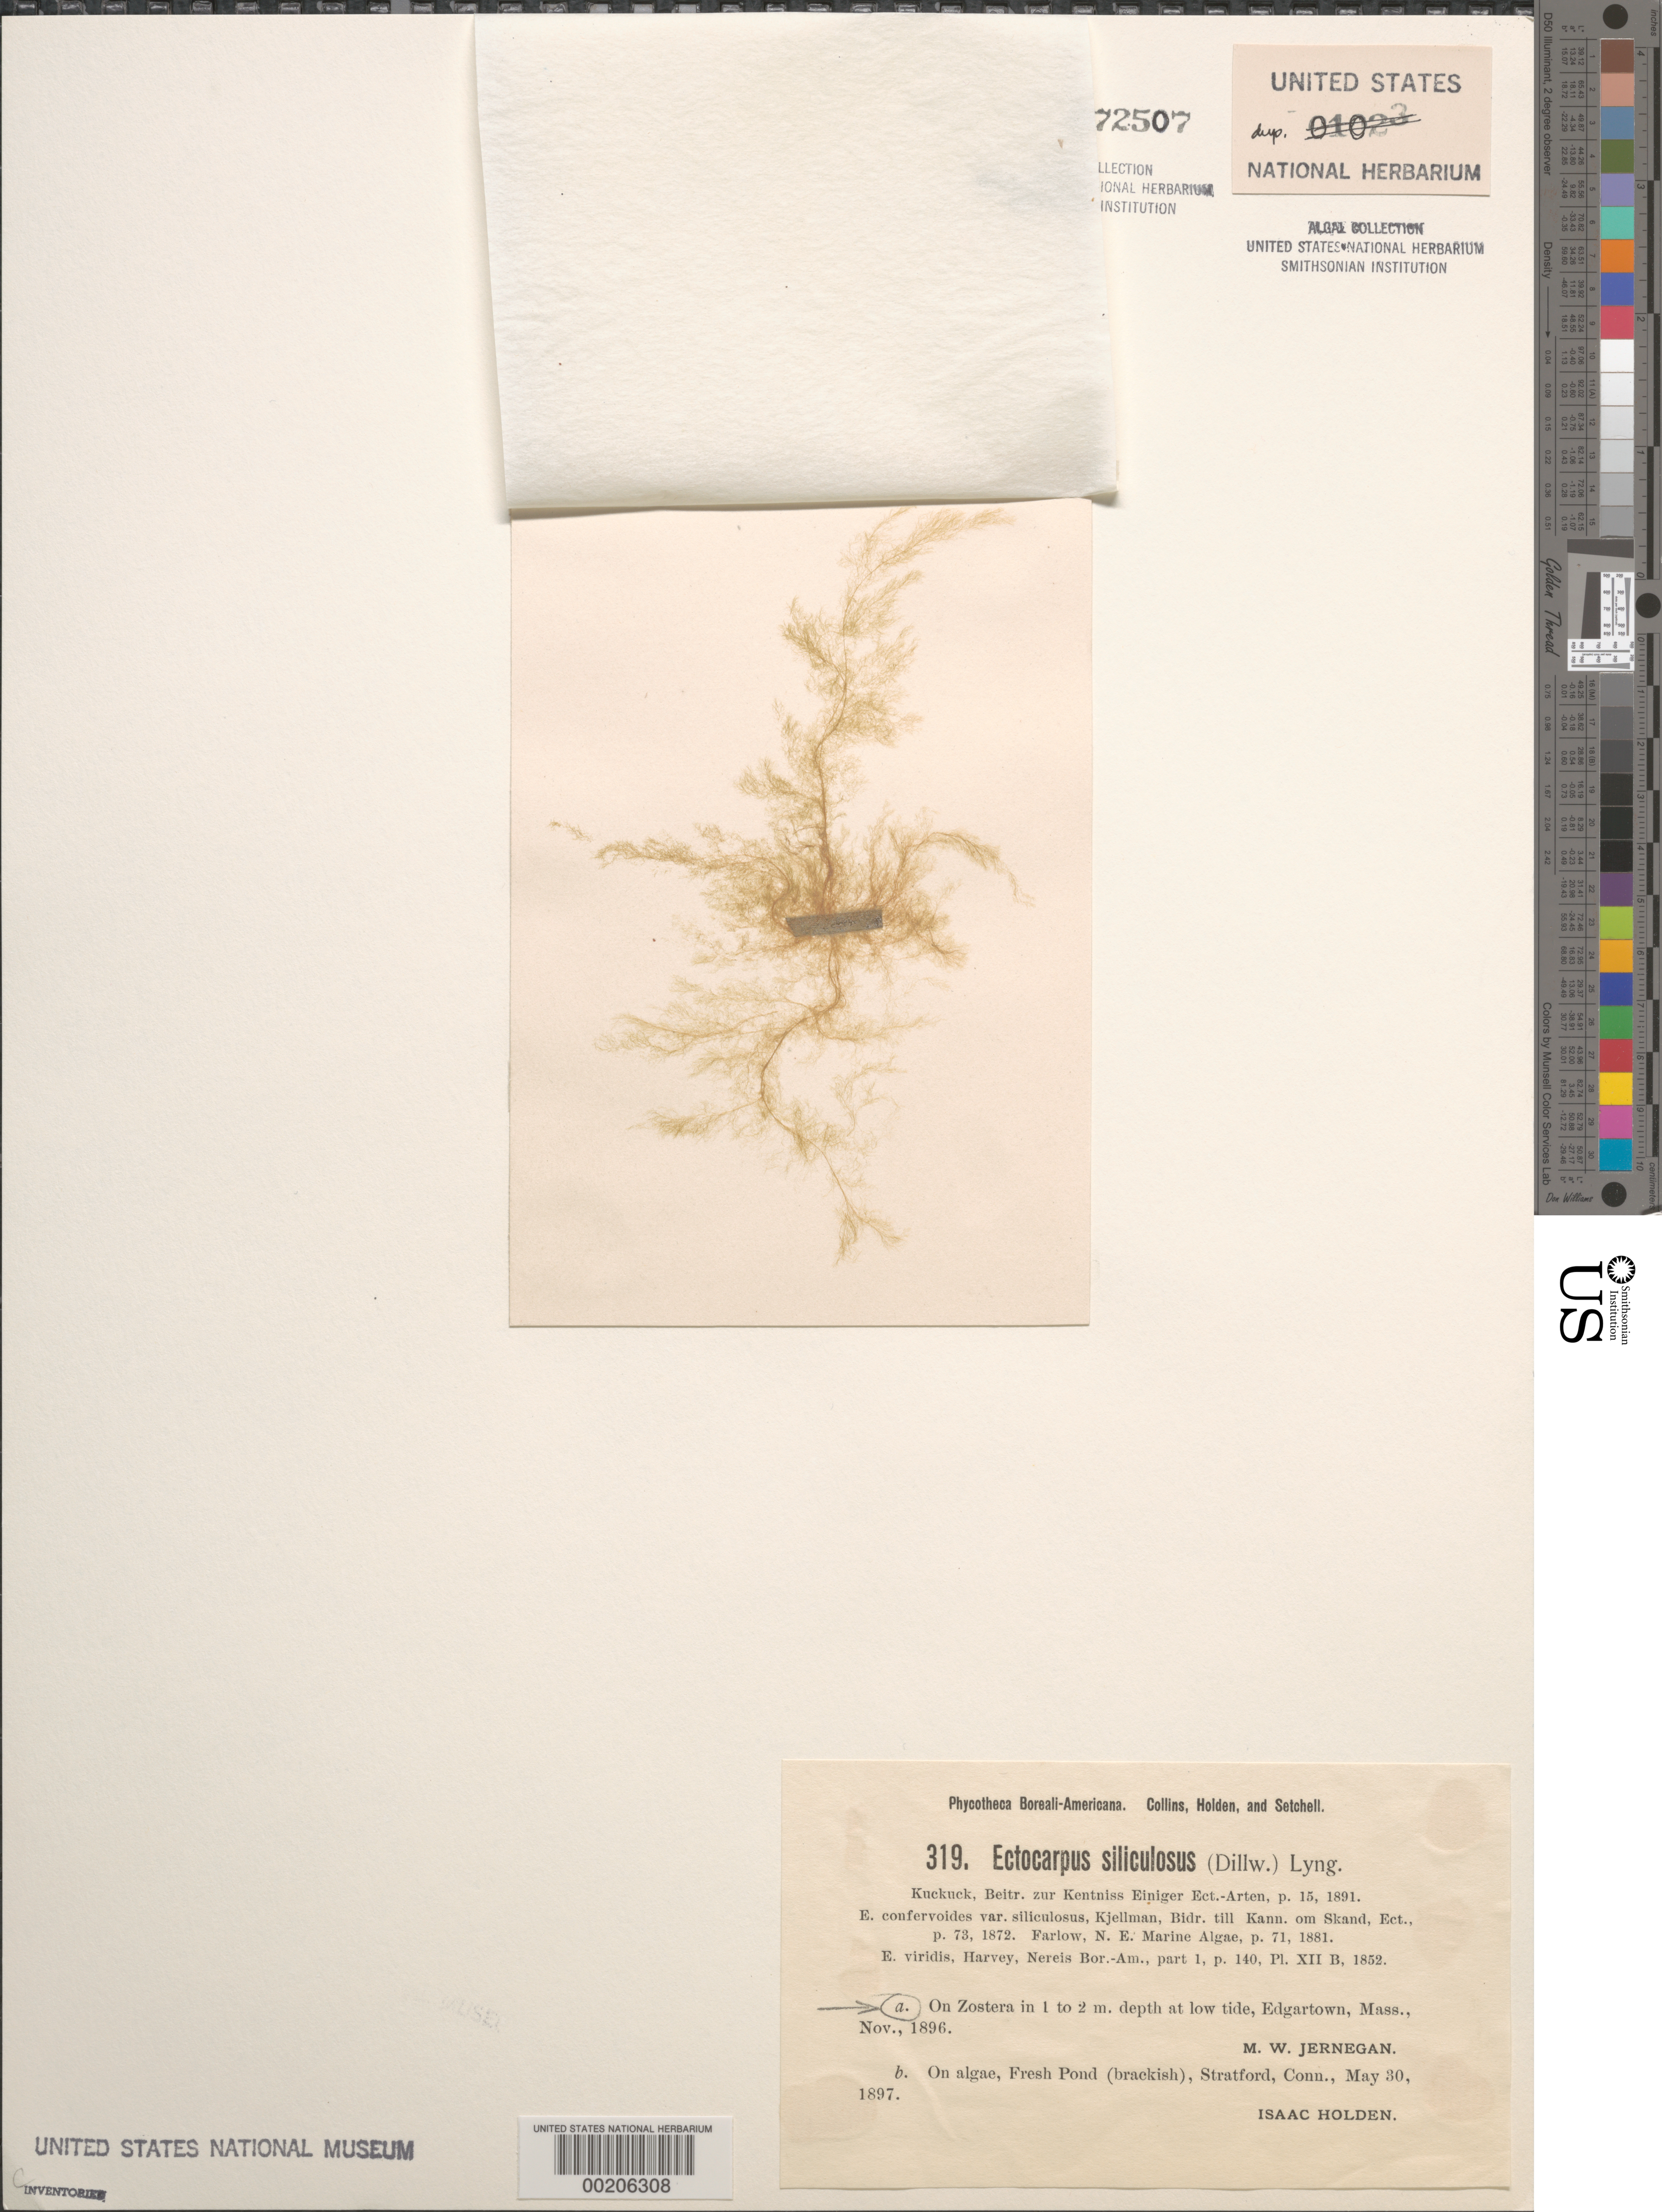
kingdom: Chromista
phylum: Ochrophyta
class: Phaeophyceae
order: Ectocarpales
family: Ectocarpaceae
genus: Ectocarpus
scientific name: Ectocarpus siliculosus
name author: (Dillwyn) Lyngbye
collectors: M. Jernegan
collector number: PB-A 319a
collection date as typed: Nov 1896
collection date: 1896-11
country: United States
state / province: Massachusetts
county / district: Dukes County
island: Martha's Vineyard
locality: Edgartown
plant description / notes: Collins, Holden & Setchell, Phycotheca Boreali-Americana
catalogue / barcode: US 72507